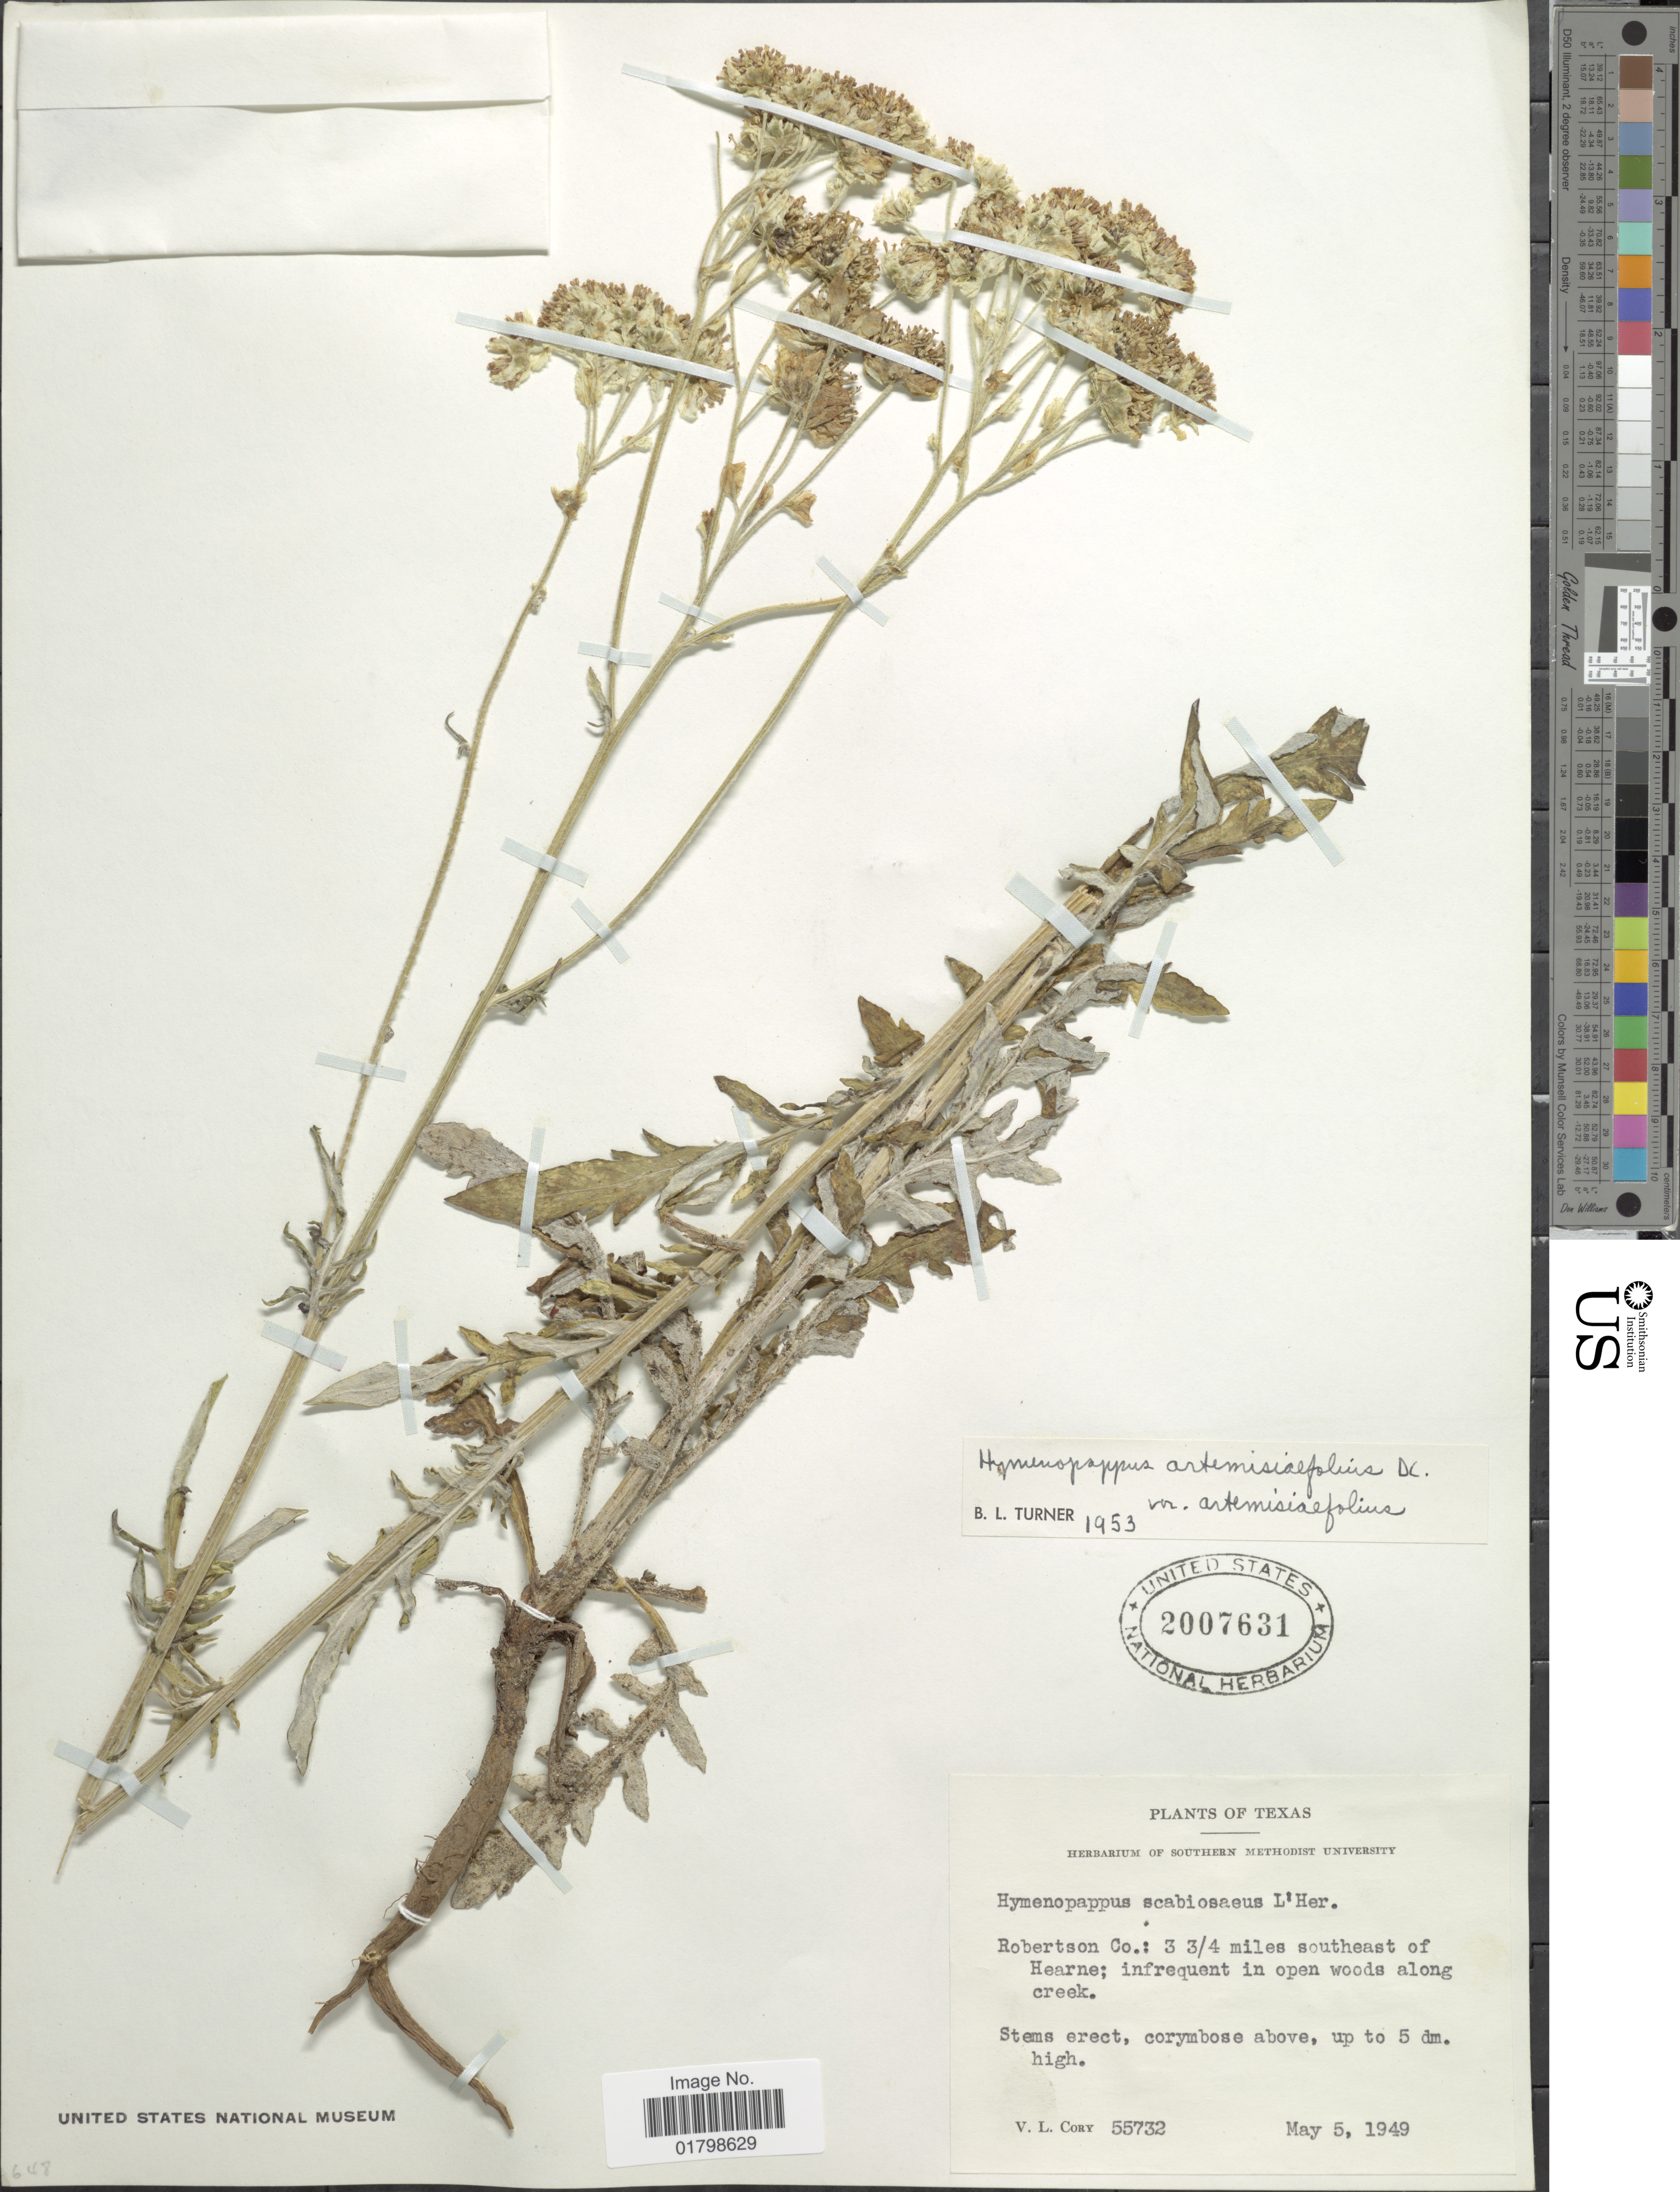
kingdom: Plantae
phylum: Tracheophyta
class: Magnoliopsida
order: Asterales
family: Asteraceae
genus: Hymenopappus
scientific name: Hymenopappus artemisiifolius var. artemisiifolius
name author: DC.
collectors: V. Cory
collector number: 55732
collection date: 1949-05-05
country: United States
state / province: Texas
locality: Robertson Co.: 3 3/4 miles southeast of Hearne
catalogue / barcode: US 2007631